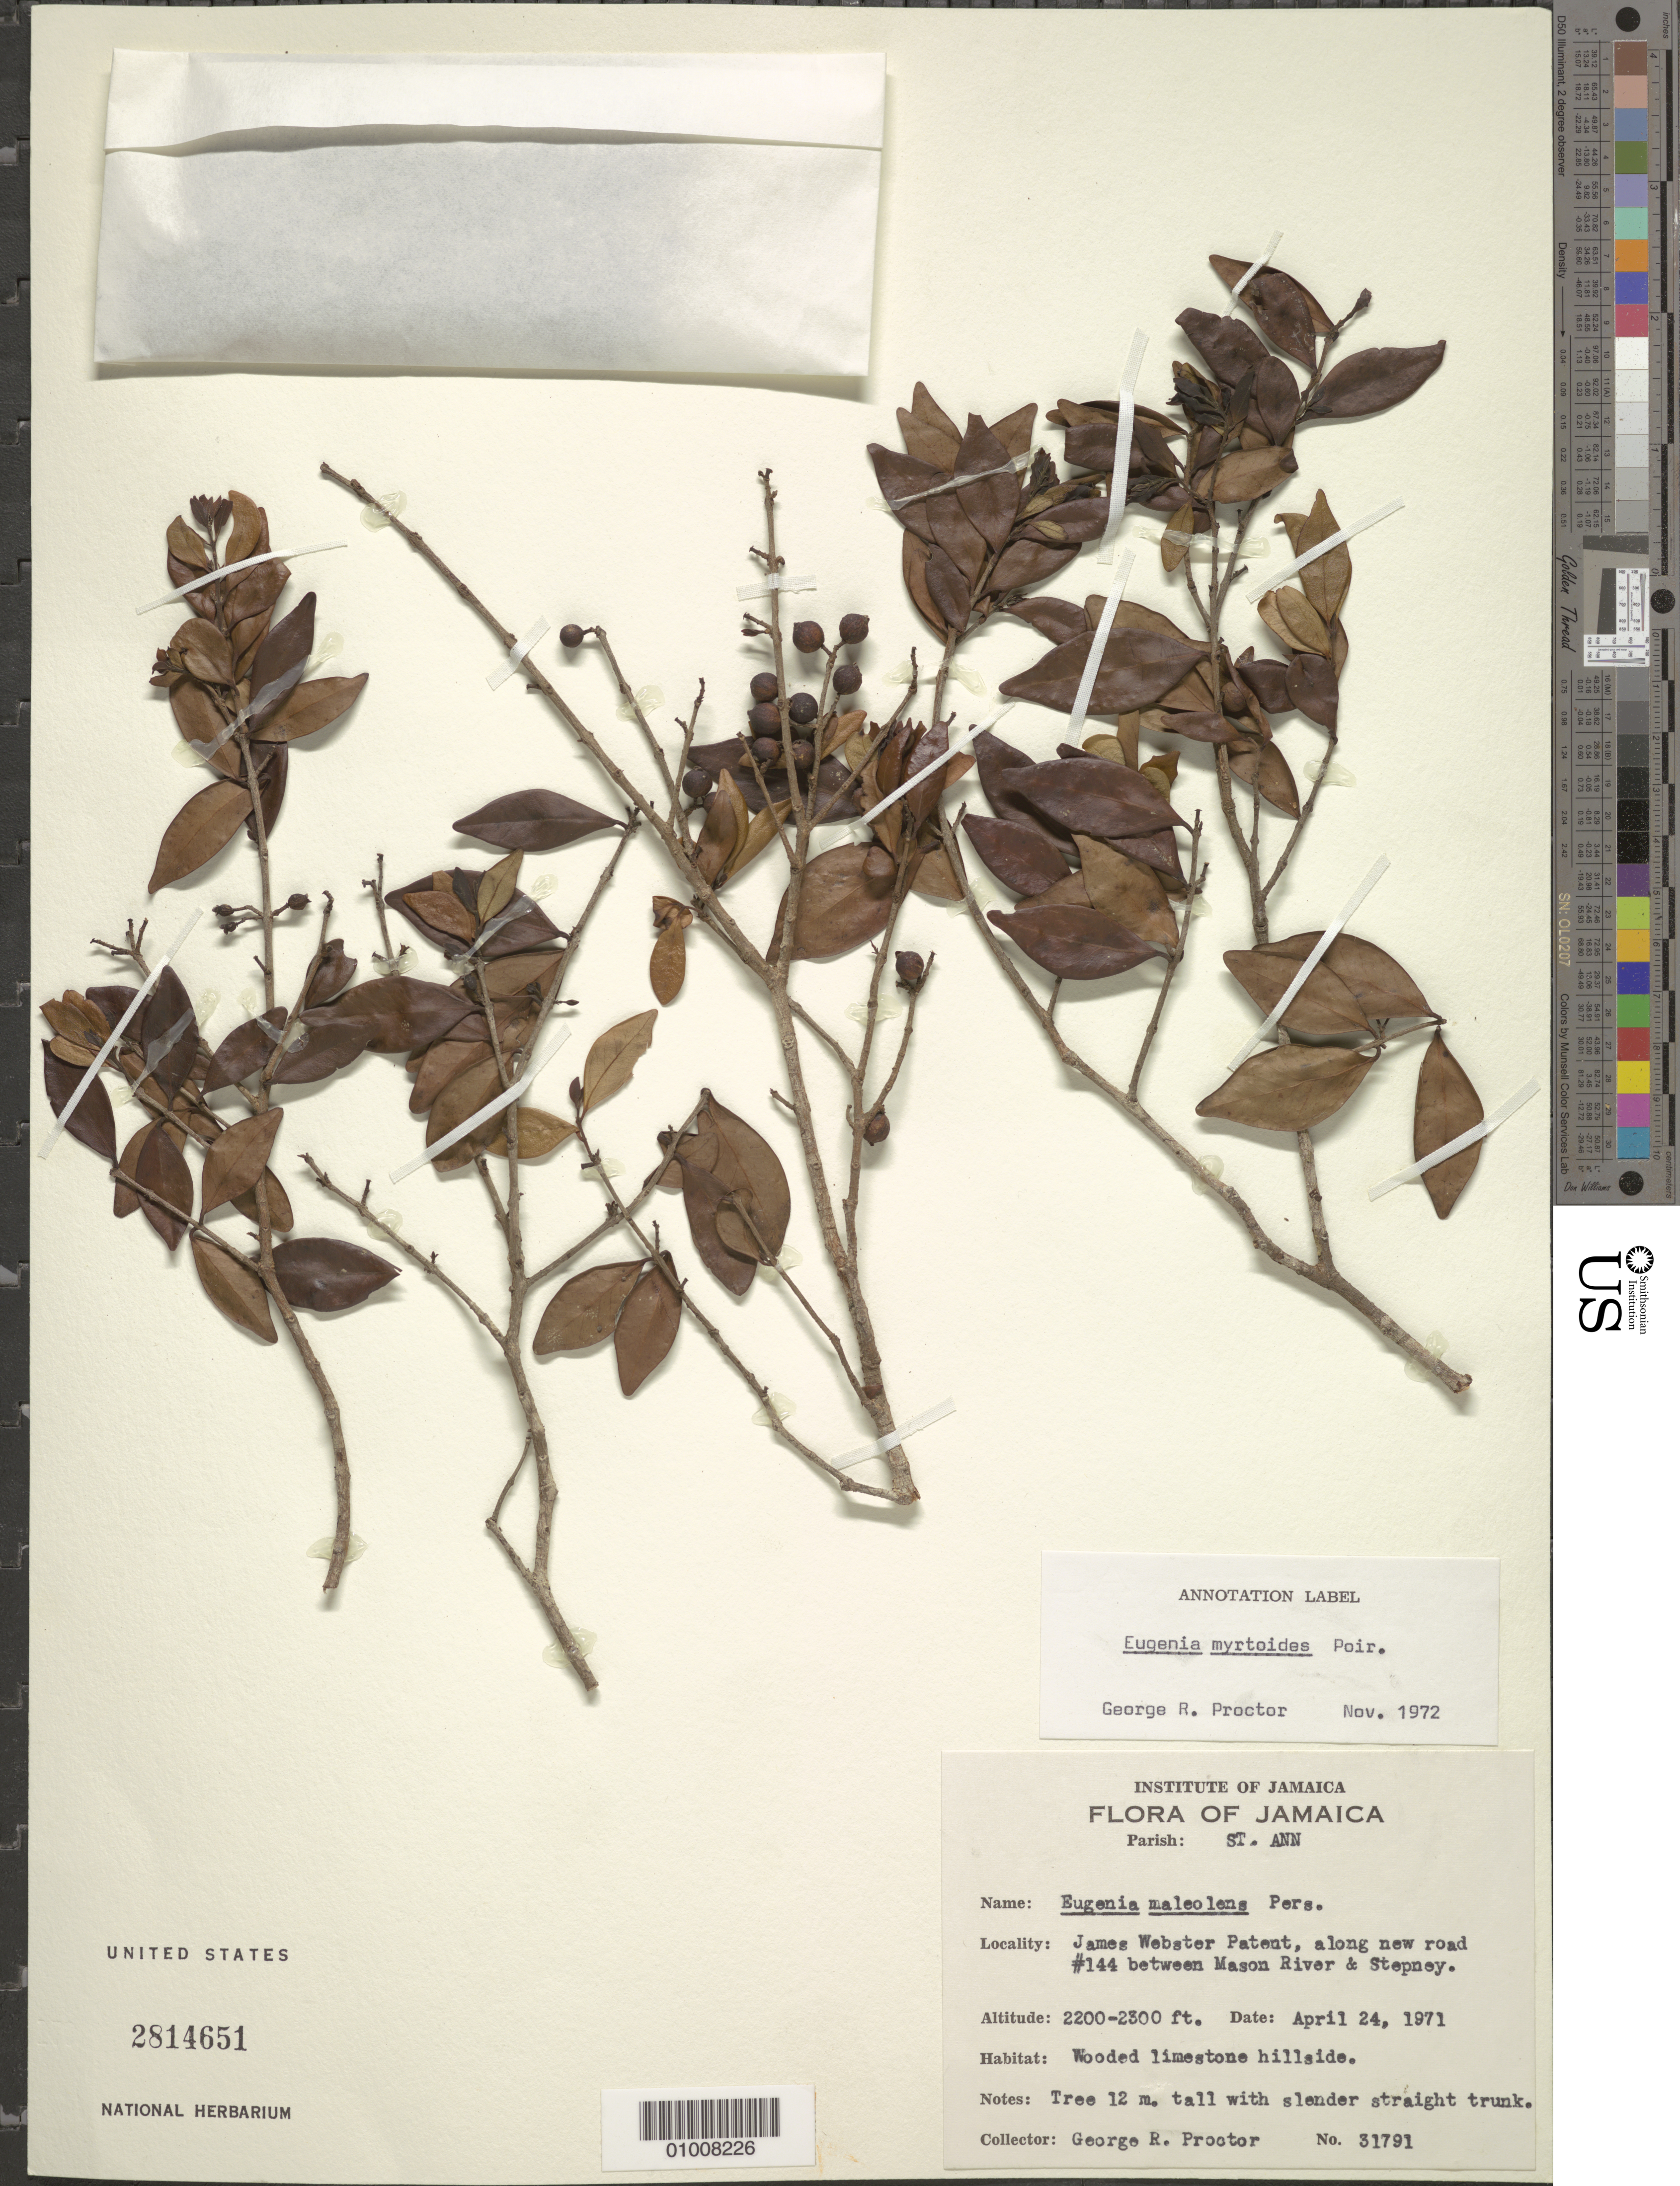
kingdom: Plantae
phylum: Tracheophyta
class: Magnoliopsida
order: Myrtales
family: Myrtaceae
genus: Eugenia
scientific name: Eugenia monticola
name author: (Sw.) DC.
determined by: Strong, Mark T., (BOT), Smithsonian Institution - National Museum of Natural History (UNITED STATES)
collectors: G. R. Proctor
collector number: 31791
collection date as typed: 24 Apr 1971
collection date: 1971-04-24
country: Jamaica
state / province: Saint Ann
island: Jamaica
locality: James Webster Patent, along new road #144 between Mason River and Stepney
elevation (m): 671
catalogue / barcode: US 2814651